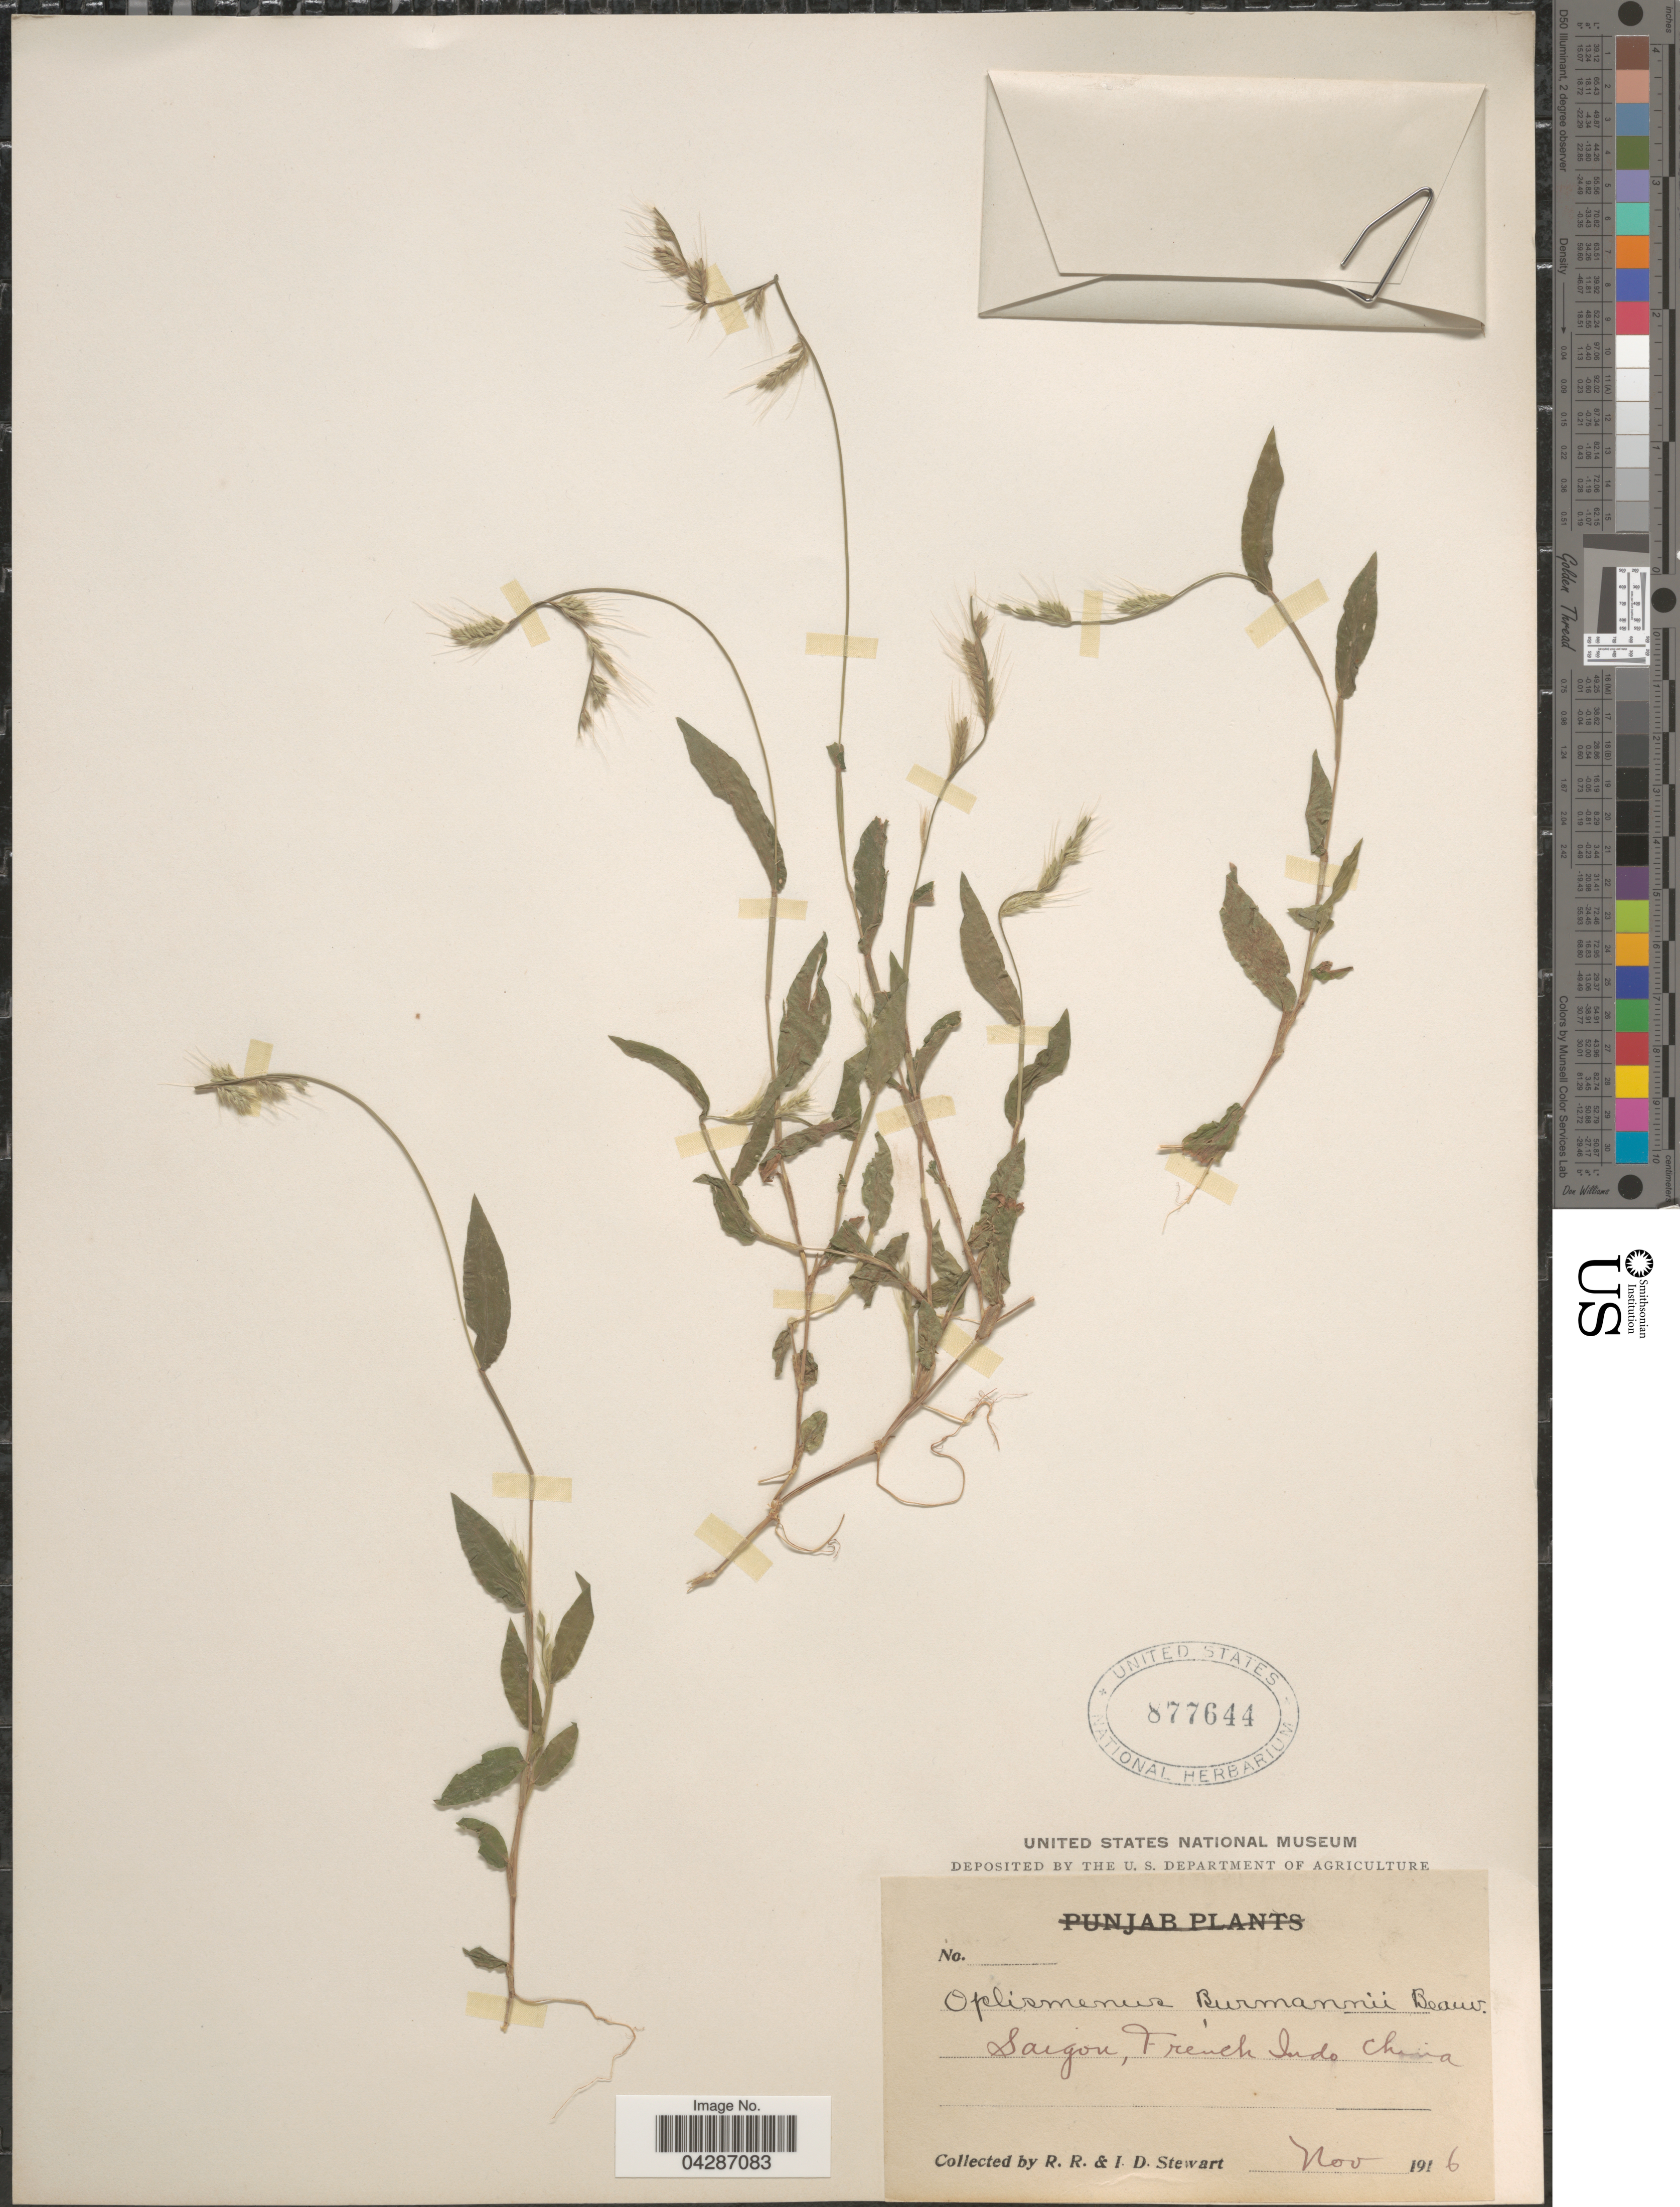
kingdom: Plantae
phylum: Tracheophyta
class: Liliopsida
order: Poales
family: Poaceae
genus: Oplismenus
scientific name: Oplismenus burmannii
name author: (Retz.) P. Beauv.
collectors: R. Stewart & I. Stewart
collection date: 1916-11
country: China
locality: Saigon, French Indo.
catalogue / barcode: US 877644